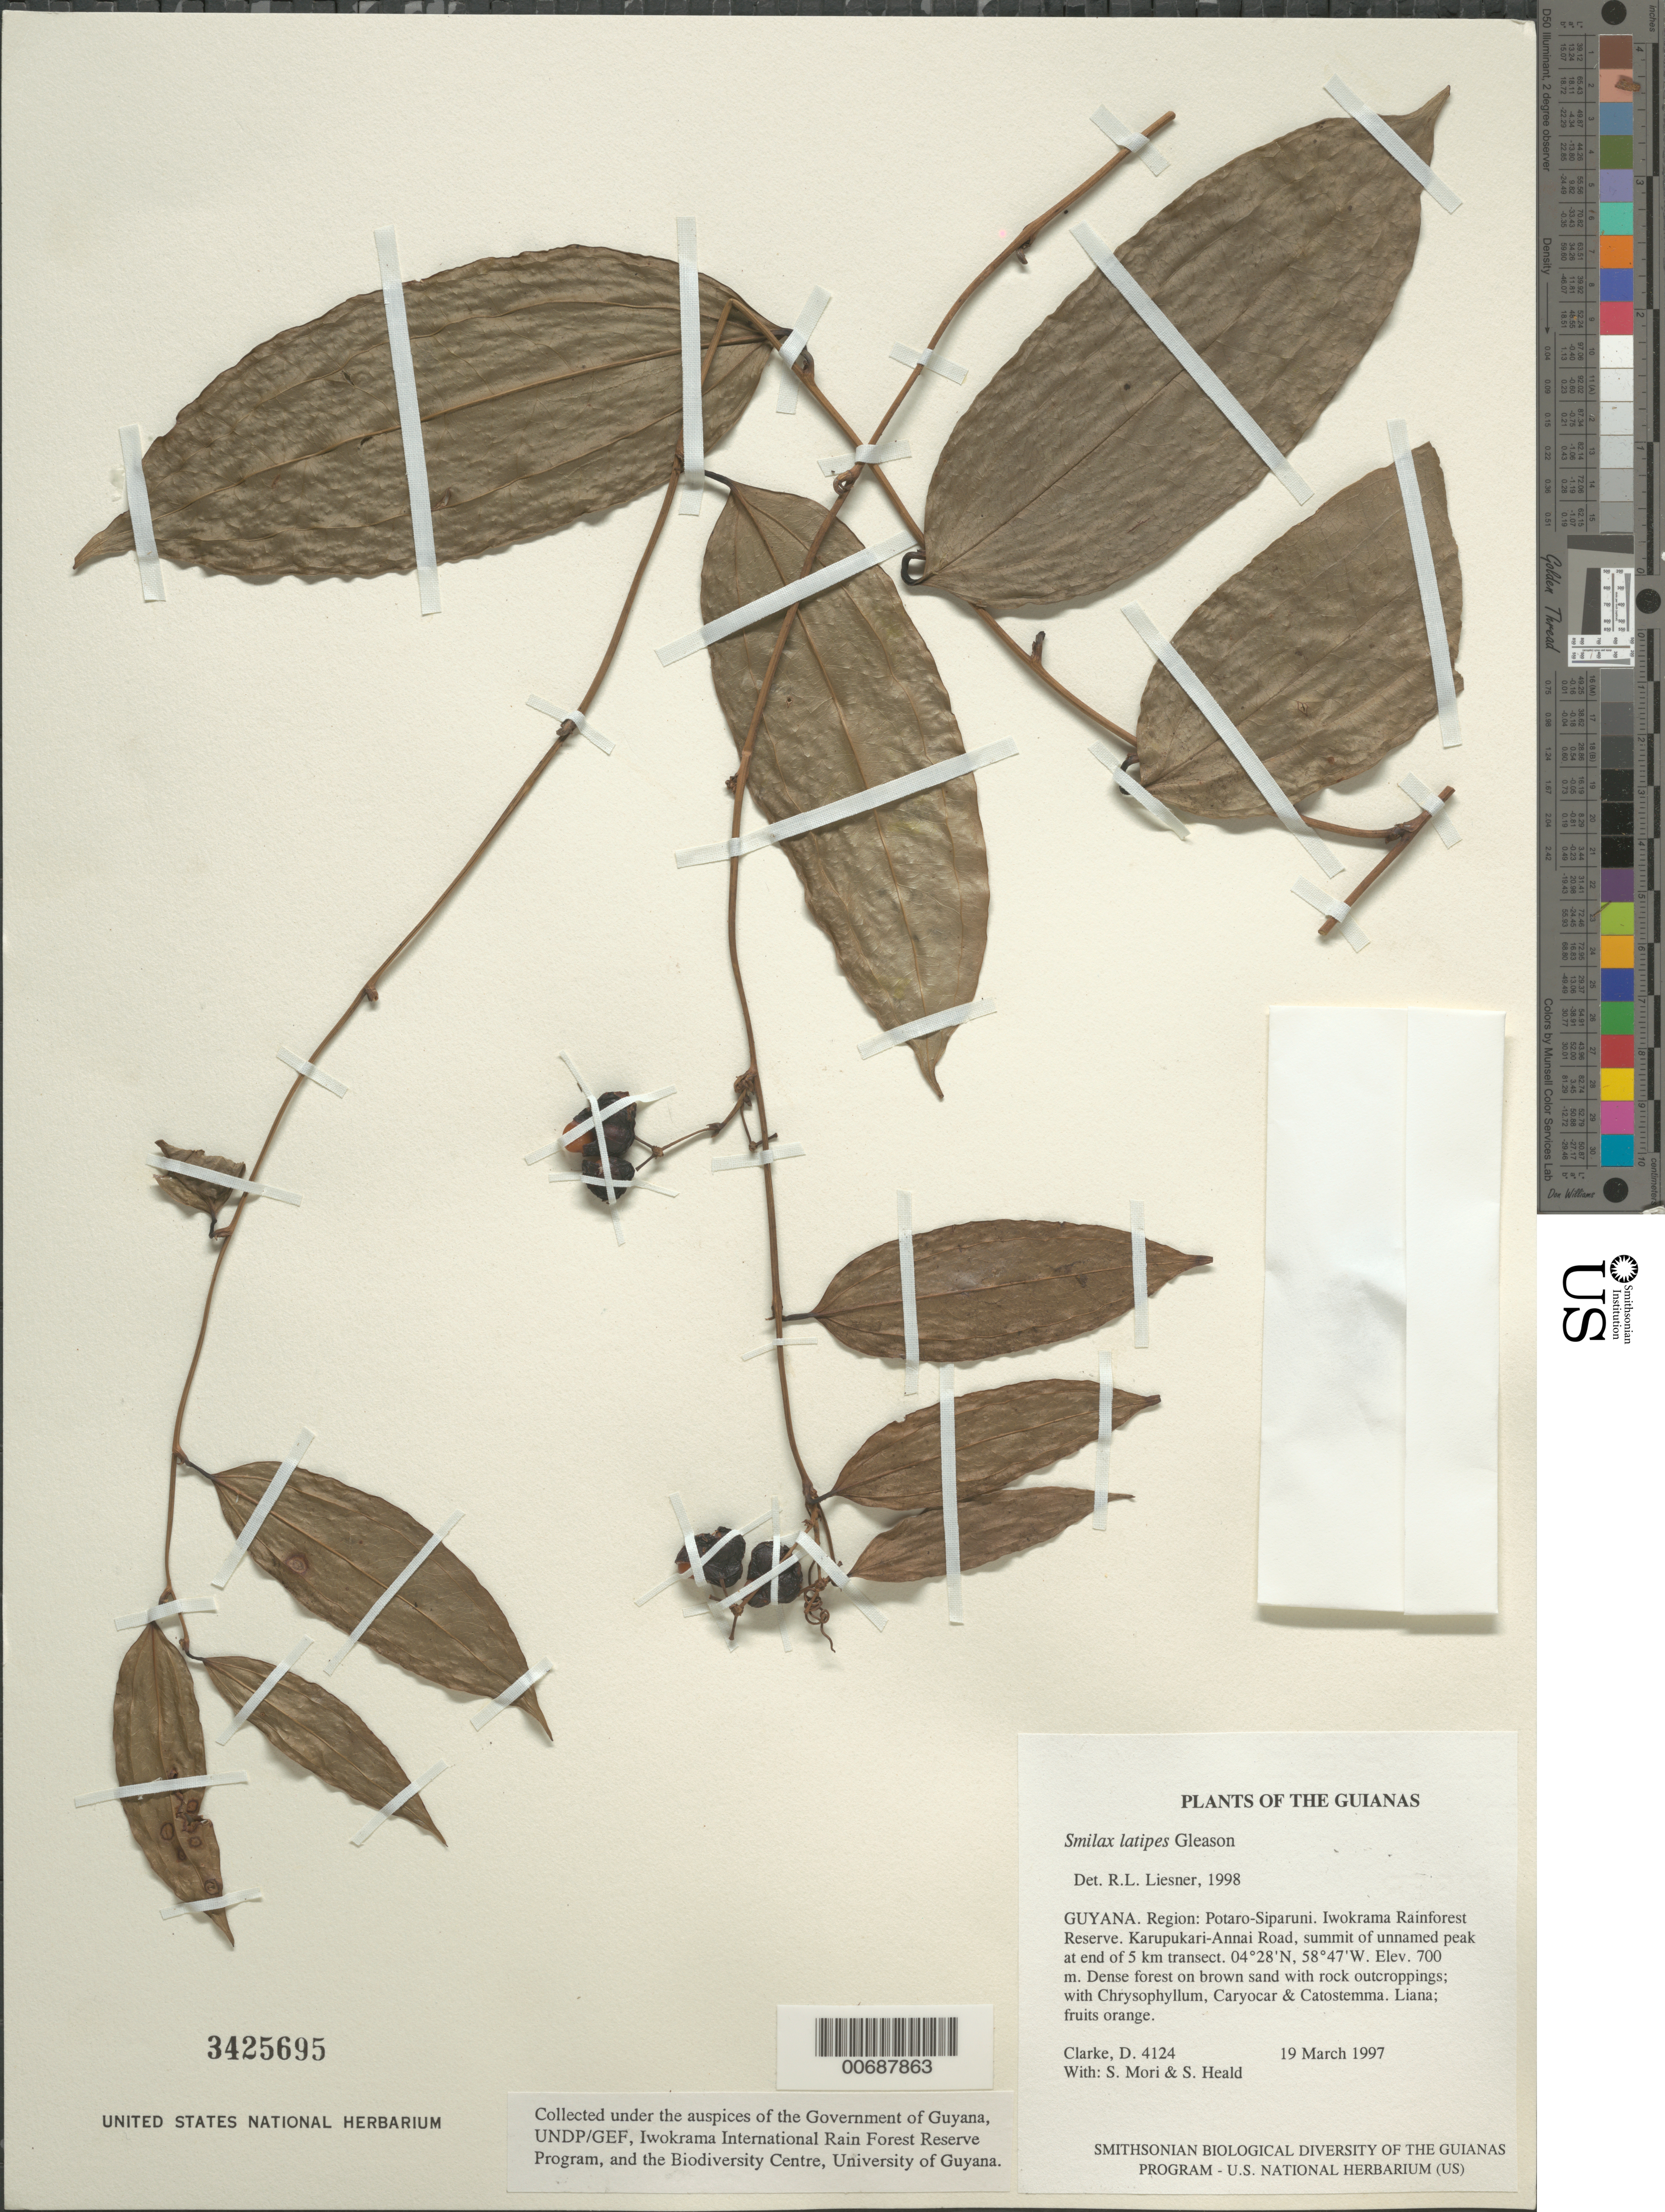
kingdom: Plantae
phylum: Tracheophyta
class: Liliopsida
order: Liliales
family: Smilacaceae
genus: Smilax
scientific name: Smilax latipes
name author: Gleason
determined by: Liesner, R. L.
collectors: H. D. Clarke, S. Mori & S. Heald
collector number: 4124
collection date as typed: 19 March 1997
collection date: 1997-03-19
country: Guyana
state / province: Potaro-Siparuni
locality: Iwokrama Rainforest Reserve. Karupukari-Annai Road, summit of unnamed peak at end of 5 km transect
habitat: Dense forest on brown sand with rock outcroppings; with Chrysophyllum, Caryocar & Catostemma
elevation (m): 700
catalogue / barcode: US 3425695